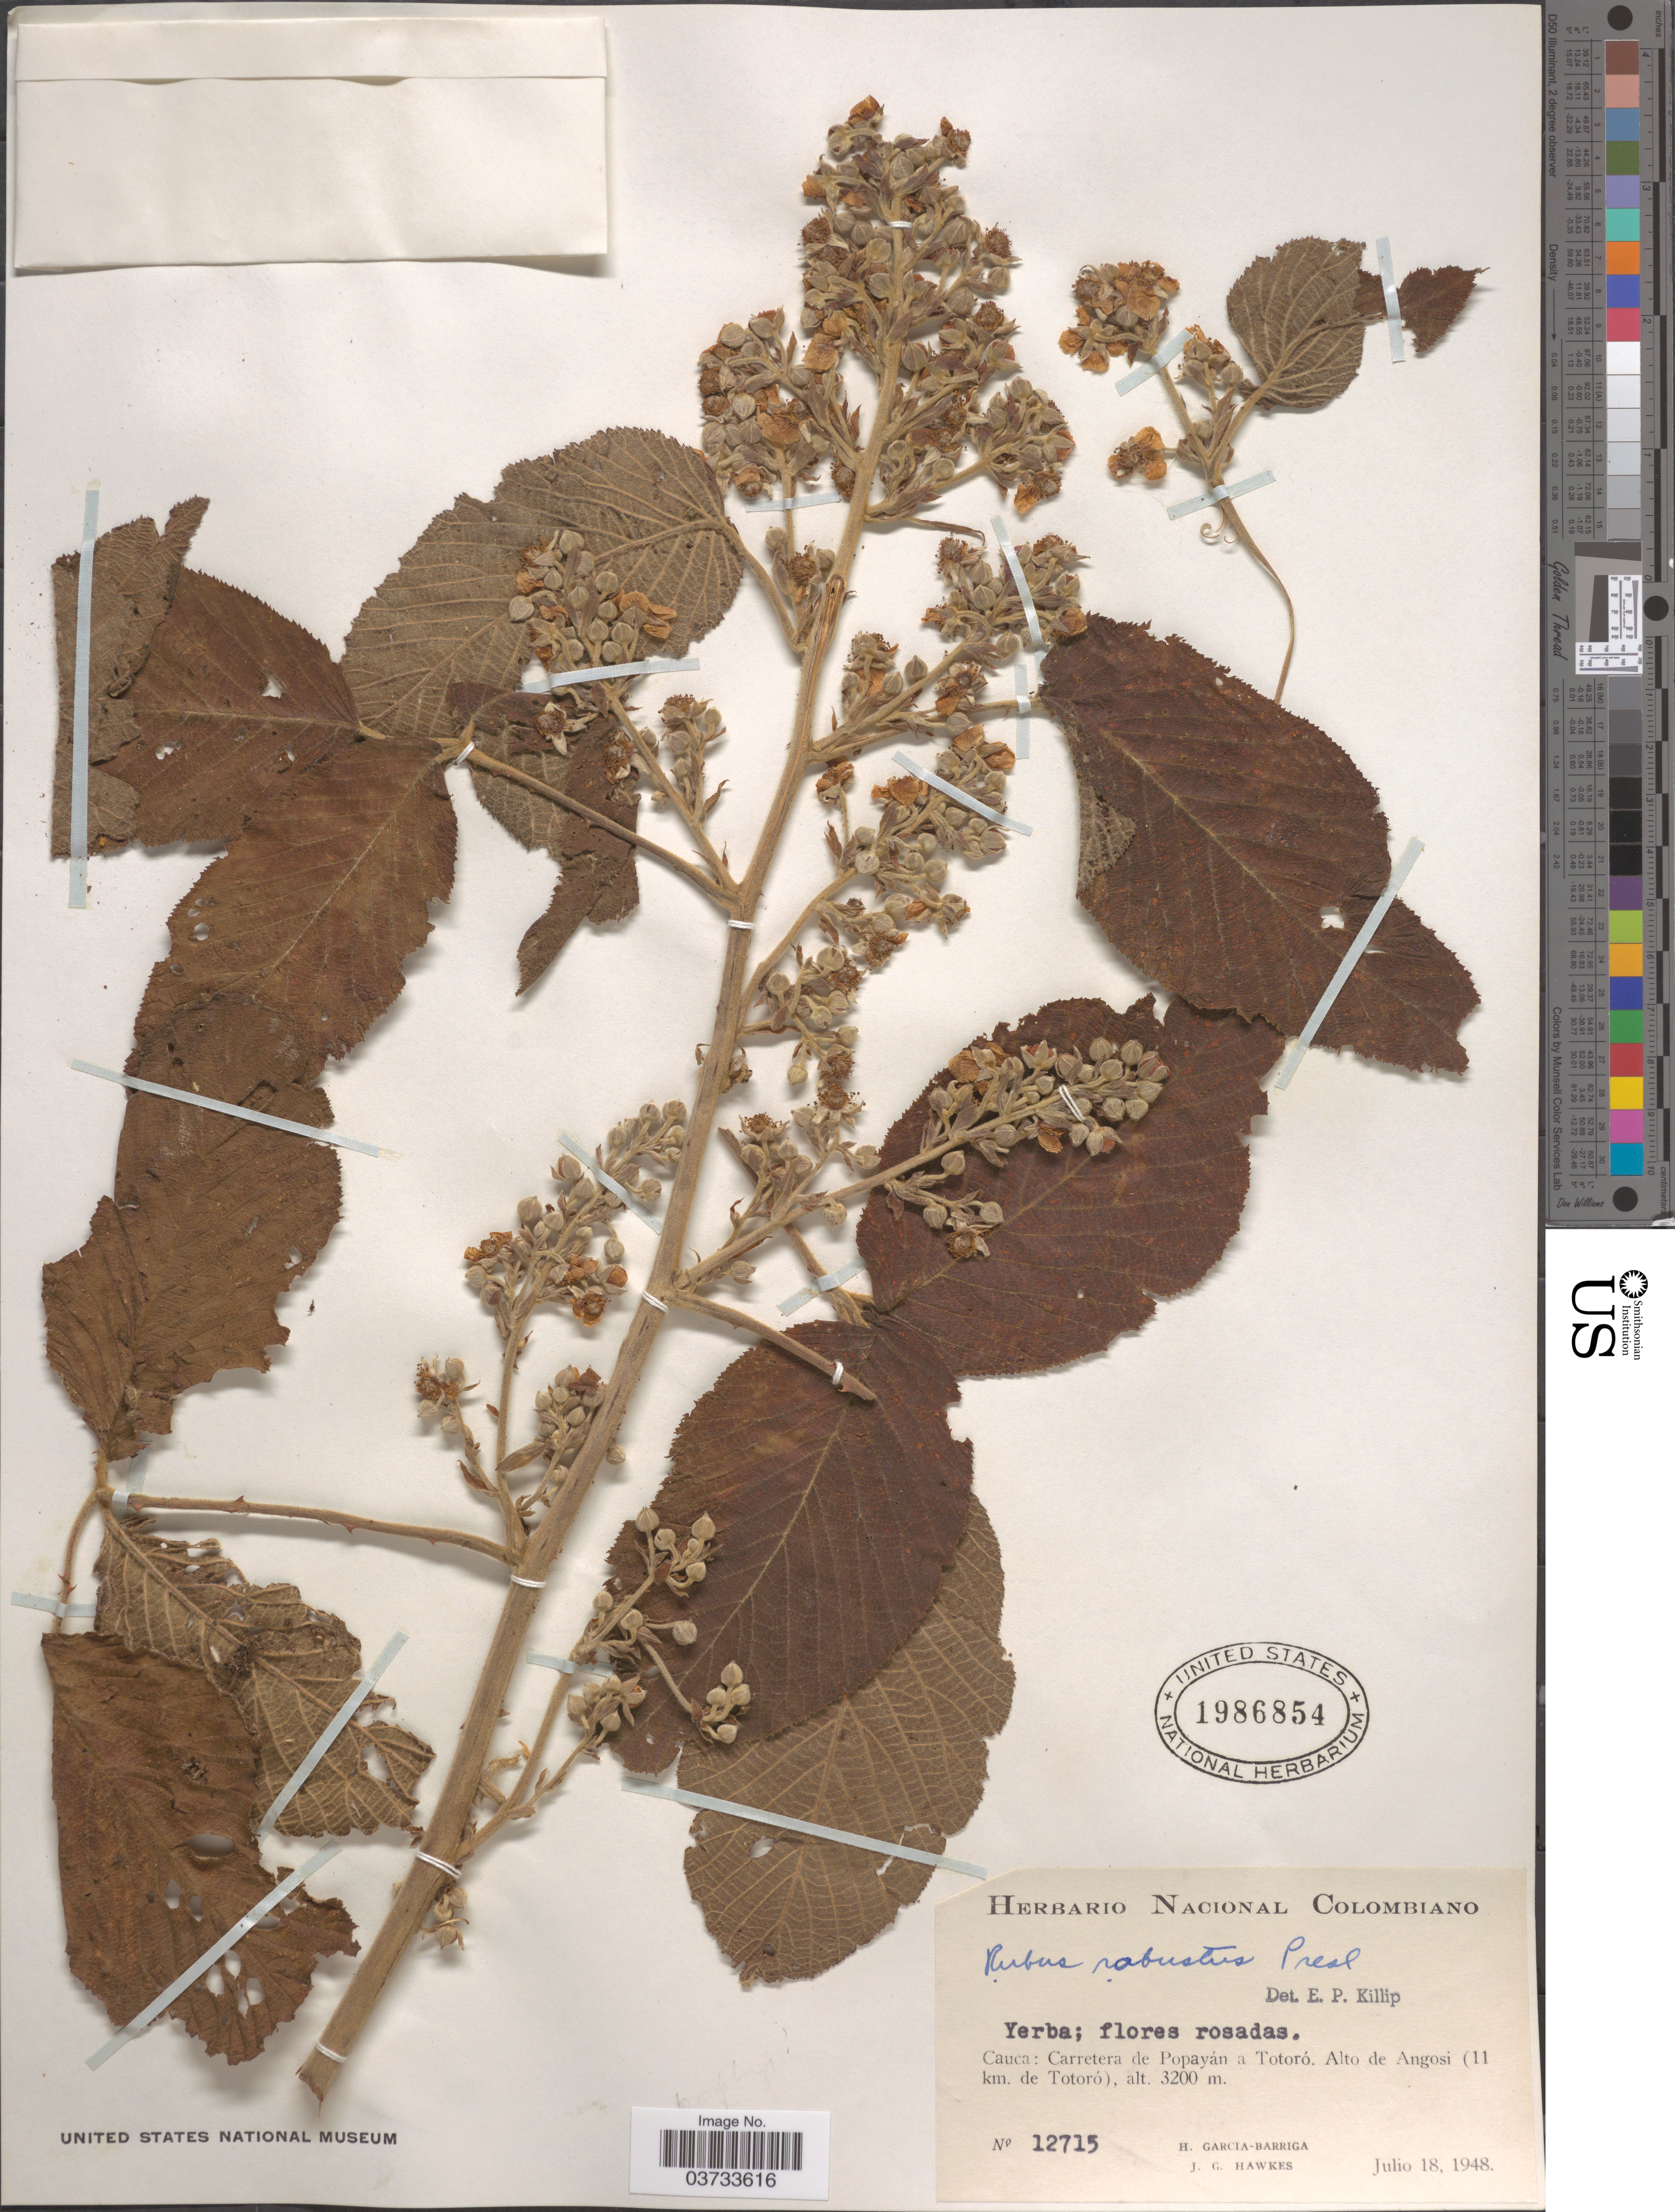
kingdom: Plantae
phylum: Tracheophyta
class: Magnoliopsida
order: Rosales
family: Rosaceae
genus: Rubus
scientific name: Rubus robustus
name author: C. Presl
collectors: H. García Barriga & J. Hawkes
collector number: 12715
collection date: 1948-07-18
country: Colombia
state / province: Cauca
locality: Carretera de Popayán a Totoró. Alto de Angosi (11 km. de Totoró).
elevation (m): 3200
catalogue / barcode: US 1986854